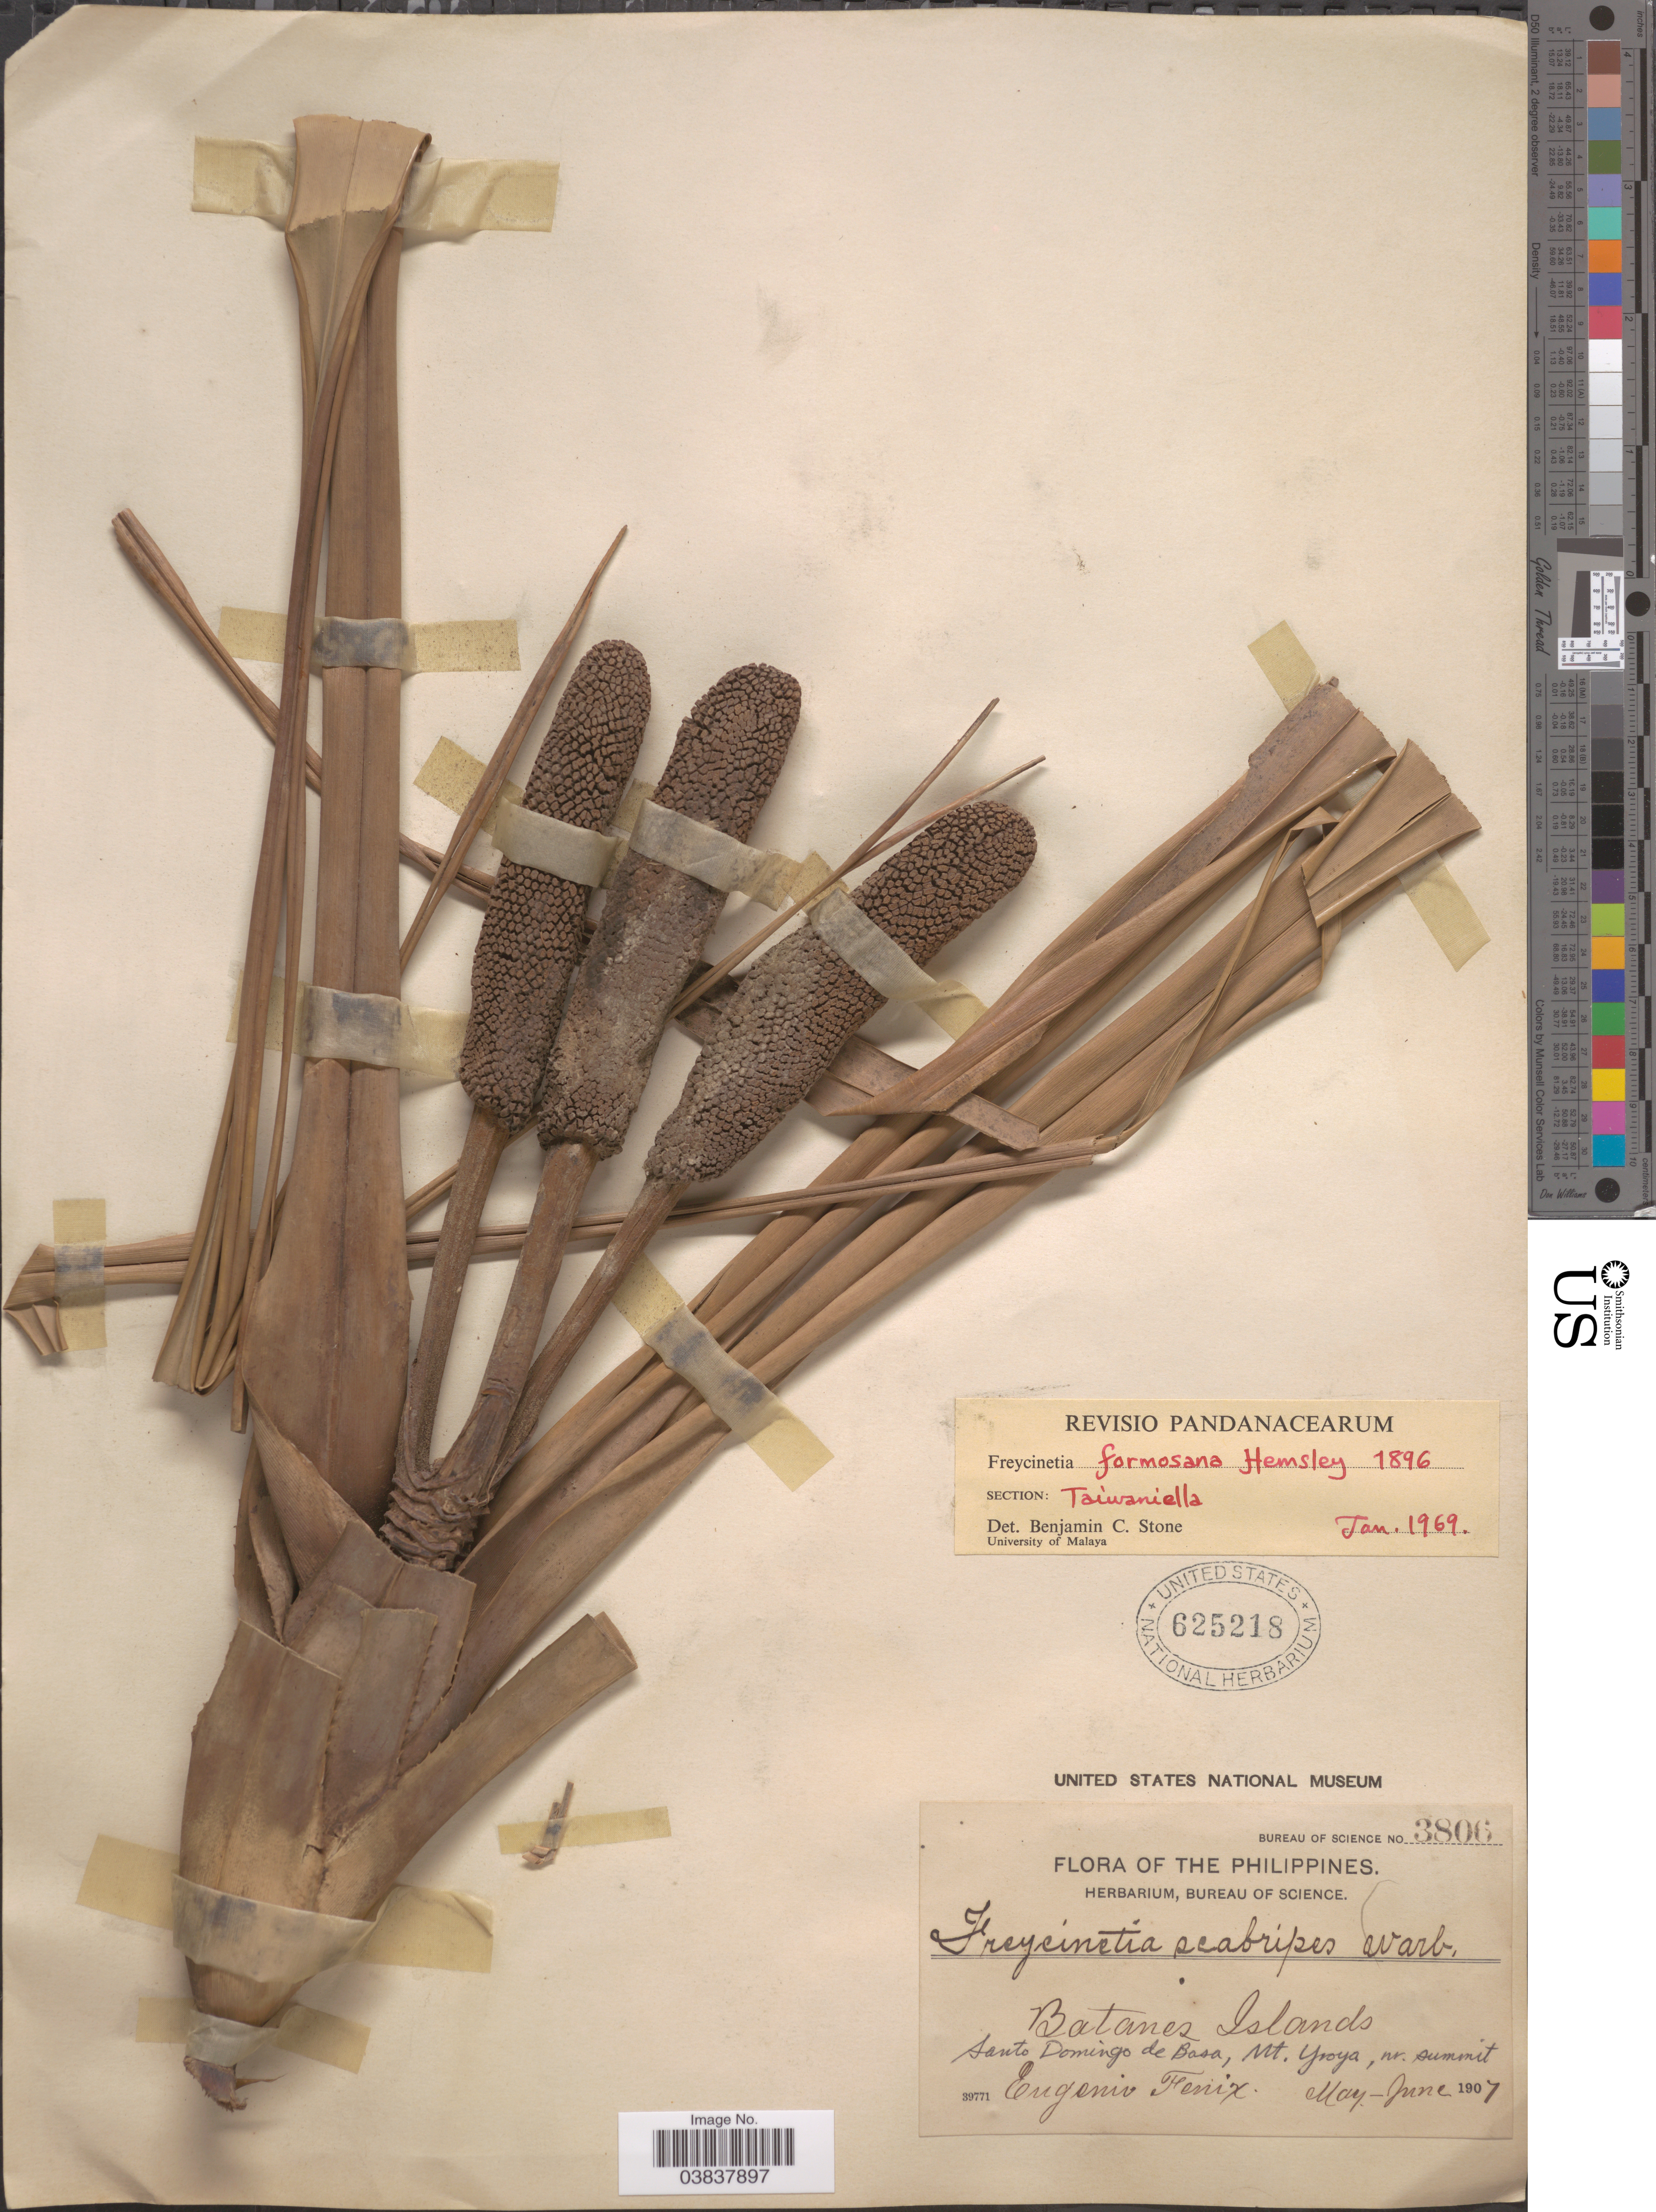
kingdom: Plantae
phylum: Tracheophyta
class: Liliopsida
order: Pandanales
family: Pandanaceae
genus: Freycinetia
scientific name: Freycinetia formosana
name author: Hemsl.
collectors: E. Fénix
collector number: Bureau of Science 3806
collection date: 1907-05/1907-06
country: Philippines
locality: Batanes Islands. Santo Domingo de Bosa, Mt. Yroga, nr. summit.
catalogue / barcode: US 625218